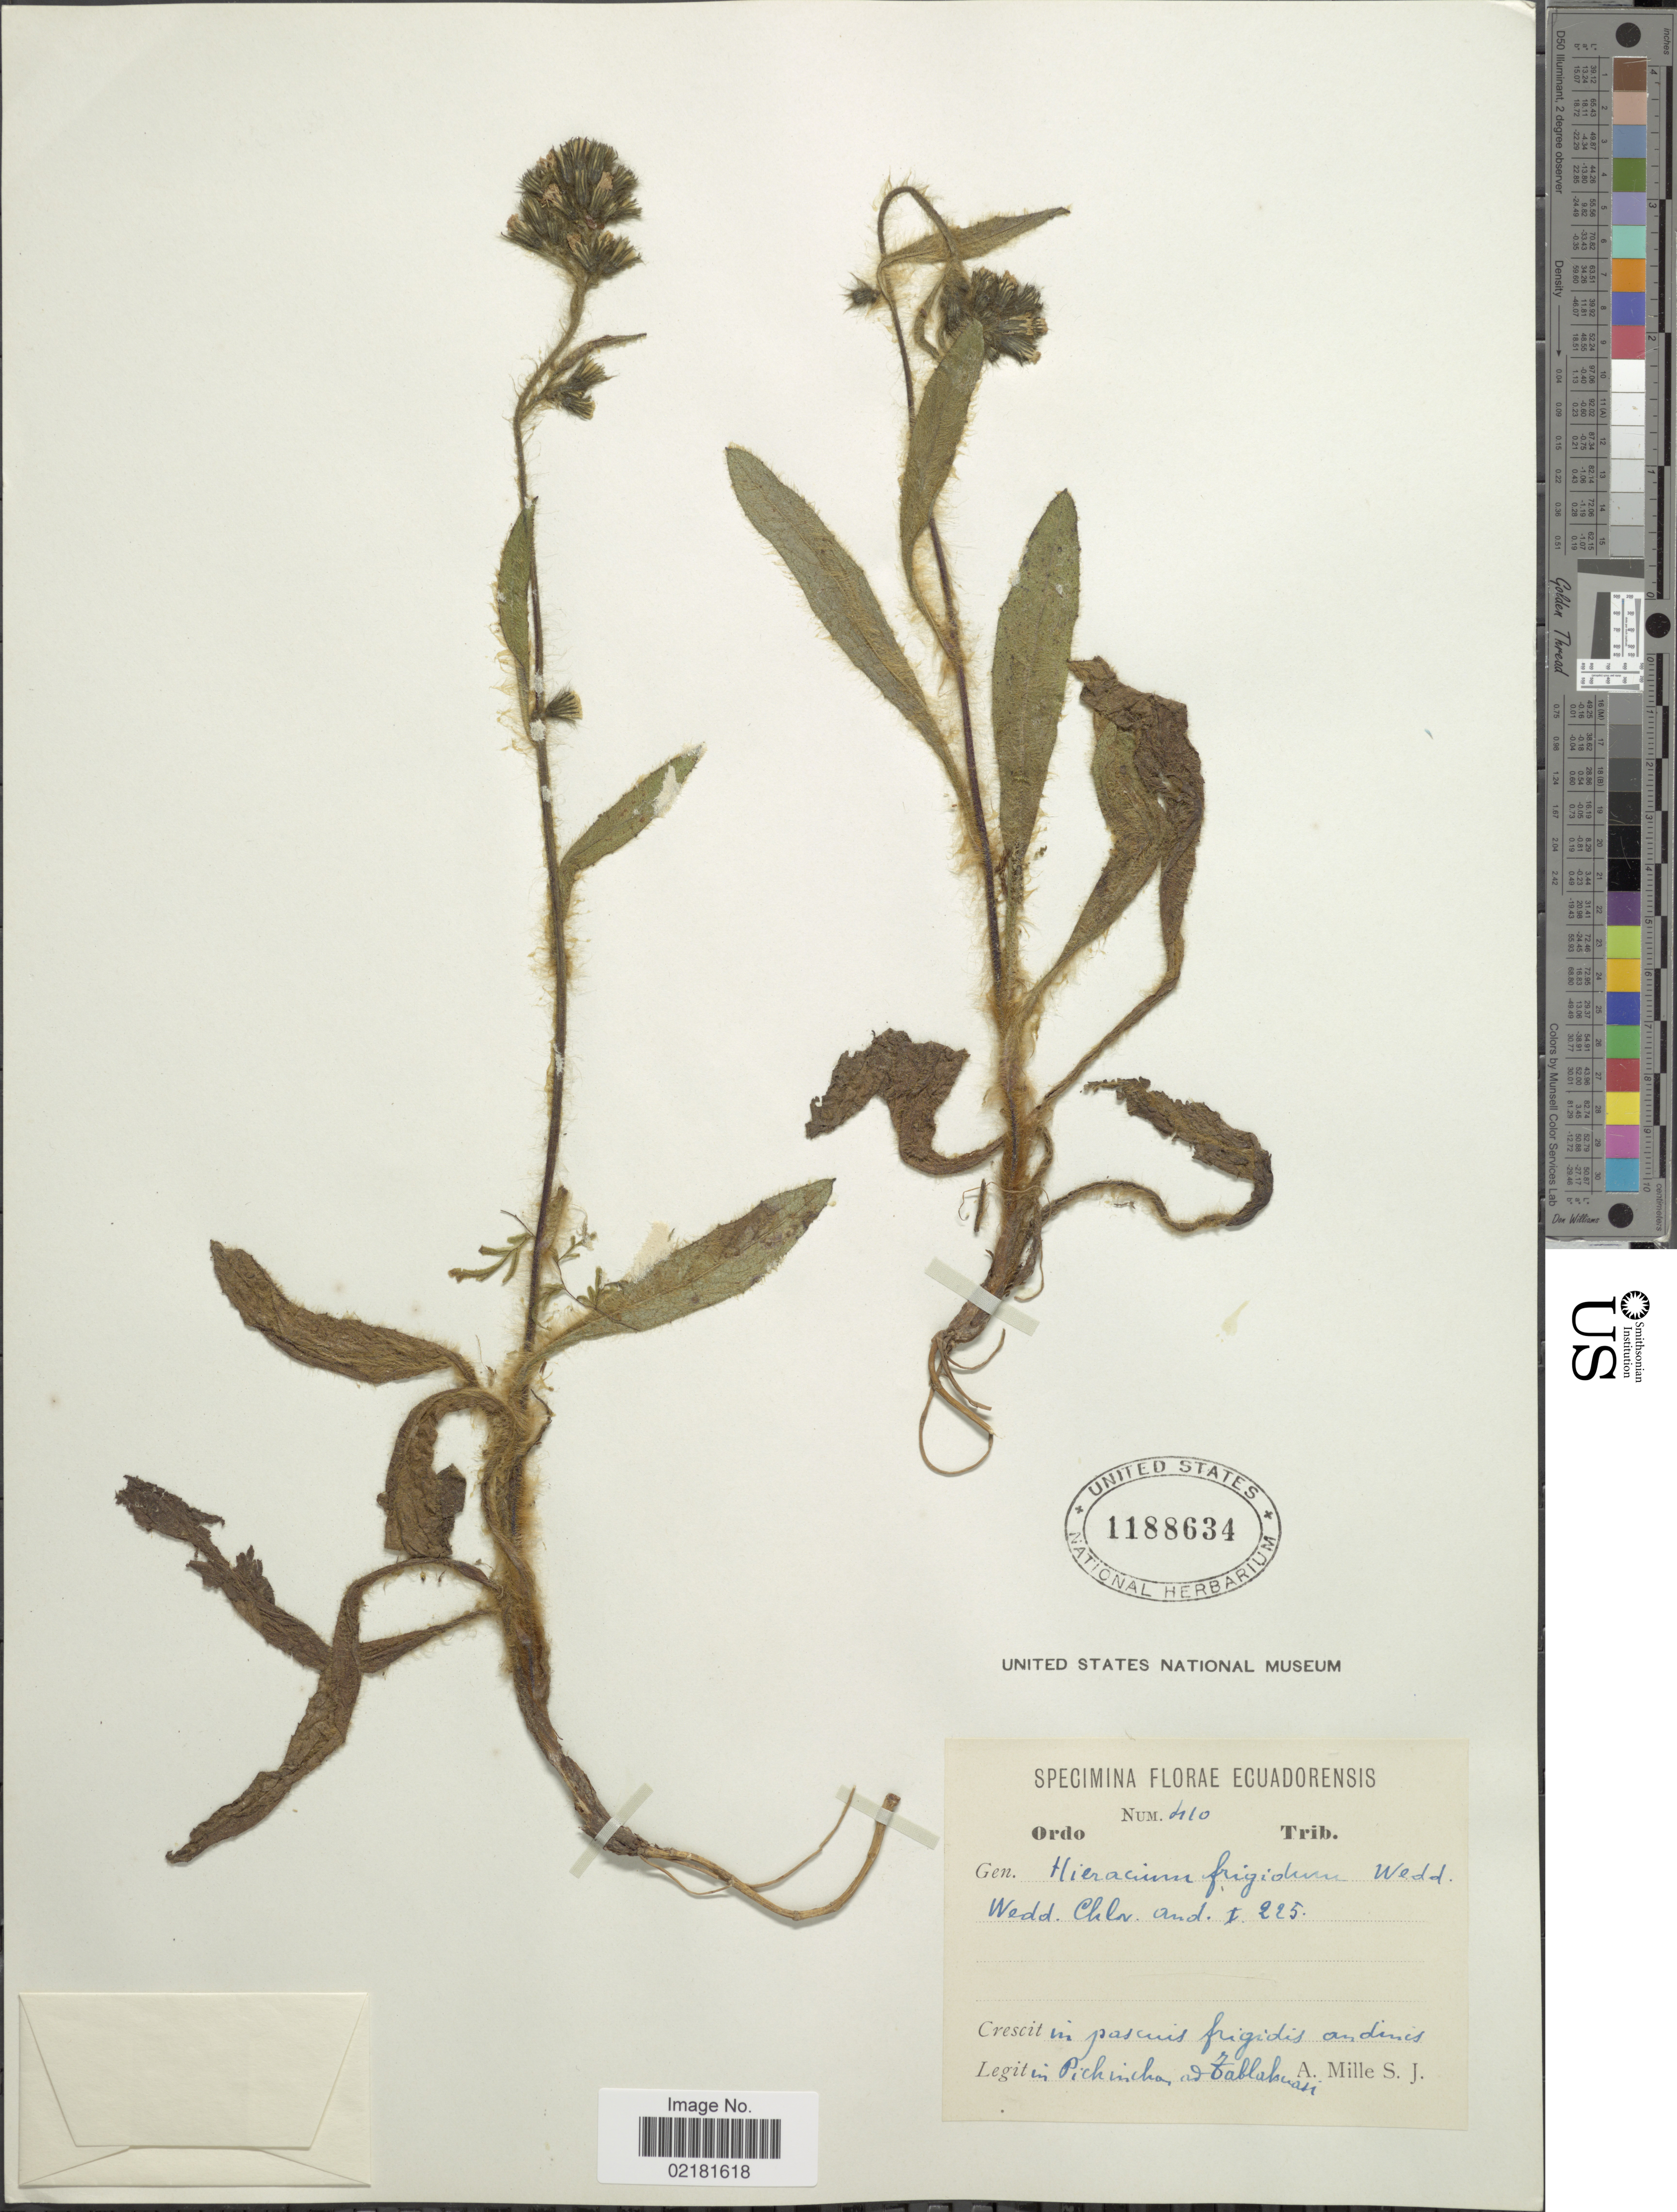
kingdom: Plantae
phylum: Tracheophyta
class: Magnoliopsida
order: Asterales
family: Asteraceae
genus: Hieracium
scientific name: Hieracium jubatum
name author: Fr.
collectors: A. Mille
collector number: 410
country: Ecuador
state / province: Pichincha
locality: In pascuis frigidis andinis, in Pichincha ad Tablahuasi.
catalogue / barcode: US 1188634